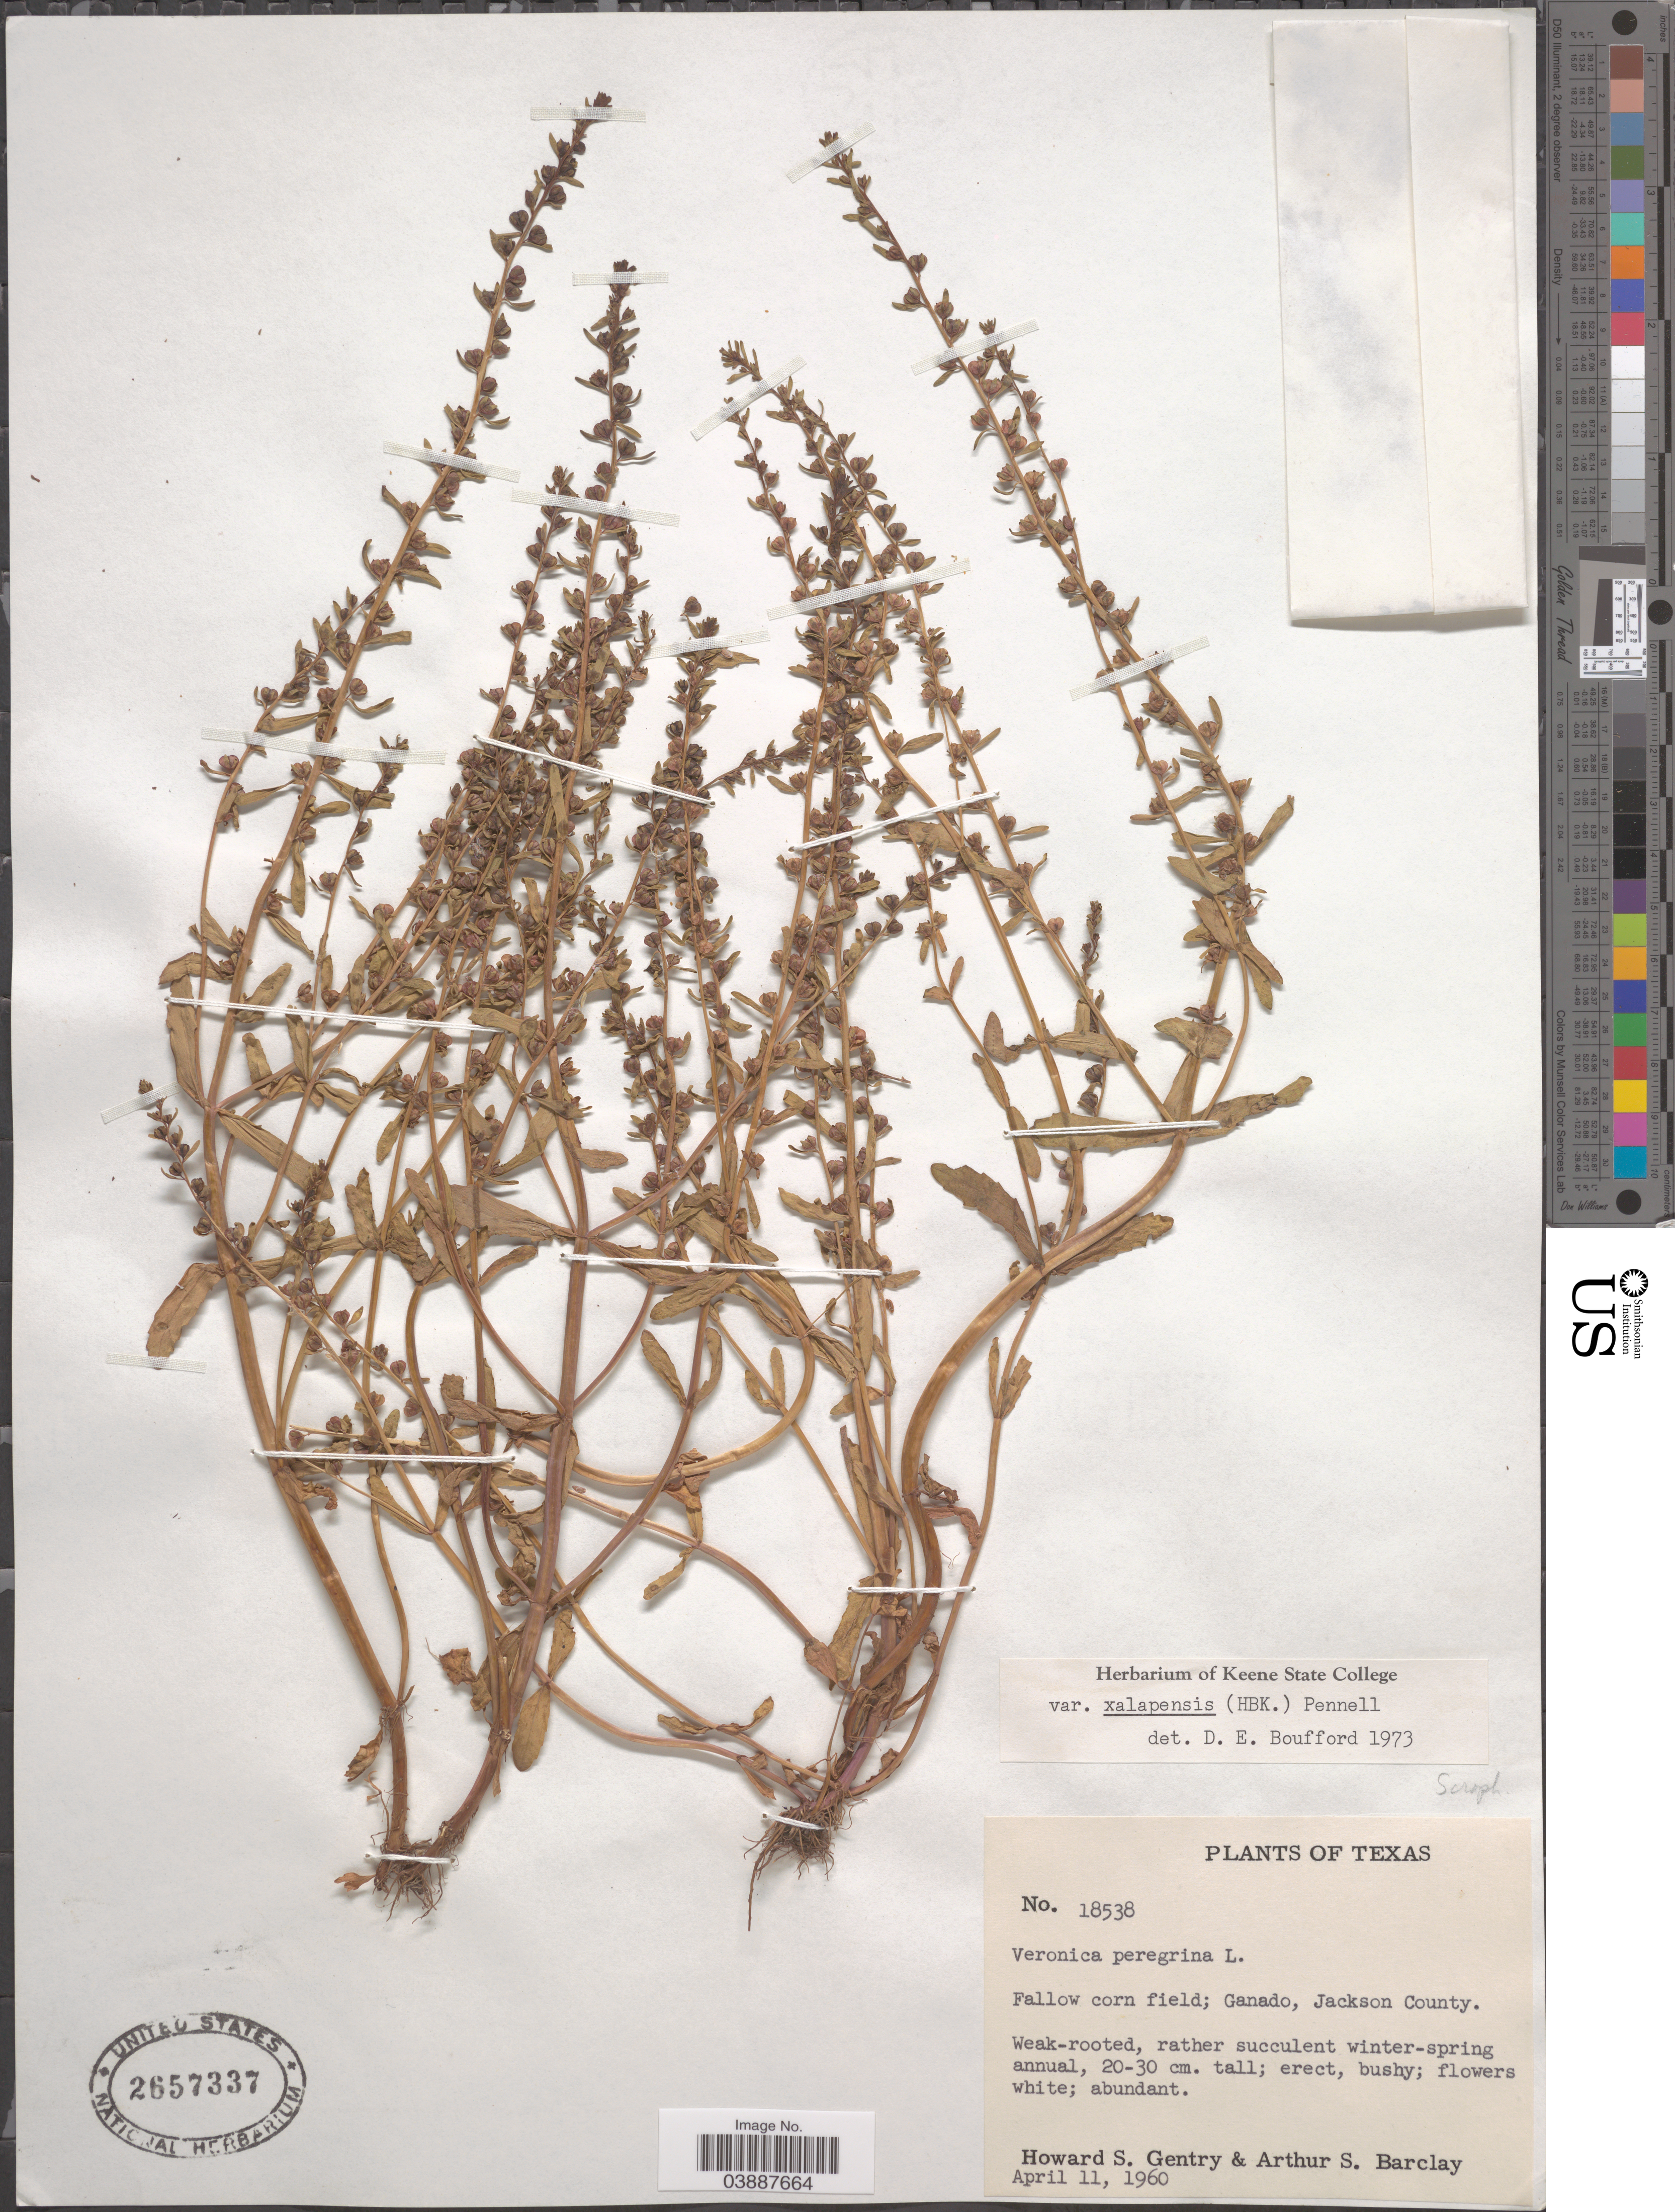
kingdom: Plantae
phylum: Tracheophyta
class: Magnoliopsida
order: Lamiales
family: Plantaginaceae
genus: Veronica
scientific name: Veronica peregrina var. xalapensis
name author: Kunth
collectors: H. S. Gentry & A. S. Barclay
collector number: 18538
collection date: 1960-04-11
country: United States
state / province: Texas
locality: Fallow corn field; Ganado, Jackson County.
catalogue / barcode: US 2657337